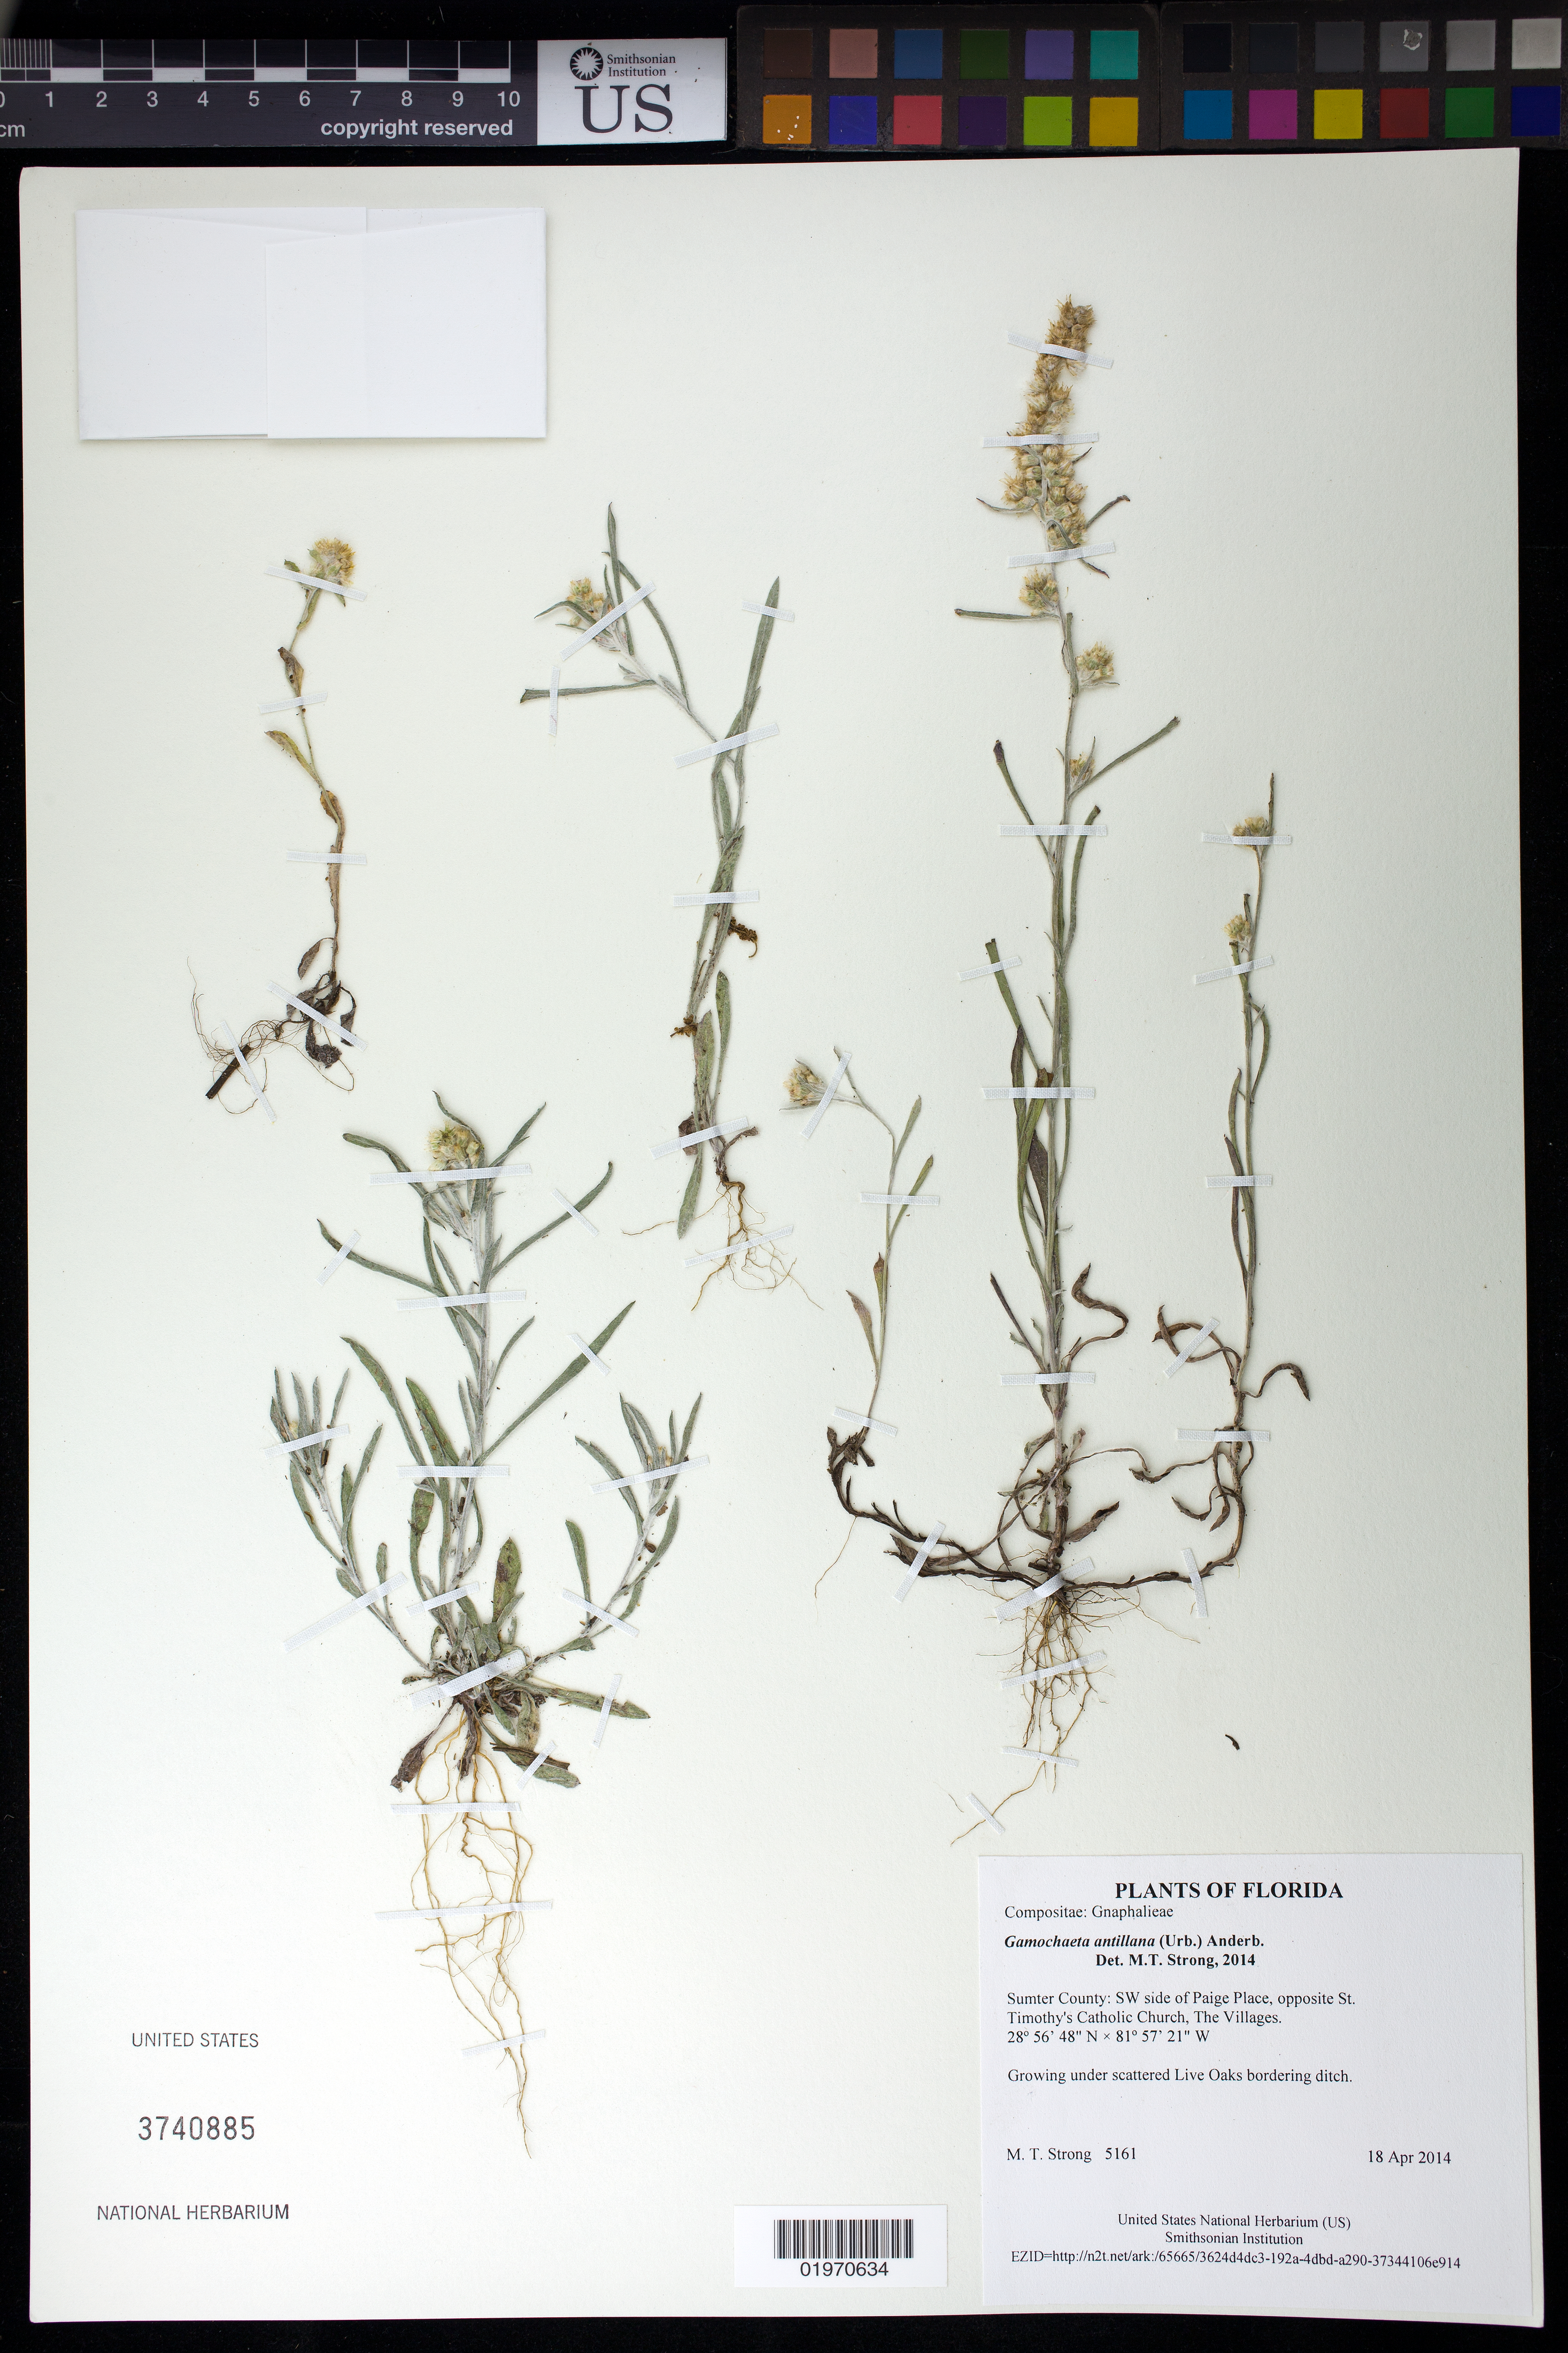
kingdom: Plantae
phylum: Tracheophyta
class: Magnoliopsida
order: Asterales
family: Asteraceae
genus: Gamochaeta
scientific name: Gamochaeta antillana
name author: (Urb.) Anderb.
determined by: Strong, Mark T., (BOT), Smithsonian Institution - National Museum of Natural History (UNITED STATES)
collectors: M. T. Strong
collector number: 5161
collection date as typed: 18 Apr 2014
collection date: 2014-04-18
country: United States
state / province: Florida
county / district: Sumter County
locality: SW side of Paige Place, opposite St. Timothy's Catholic Church, The Villages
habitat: Growing under scattered Live Oaks bordering ditch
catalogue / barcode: US 3740885